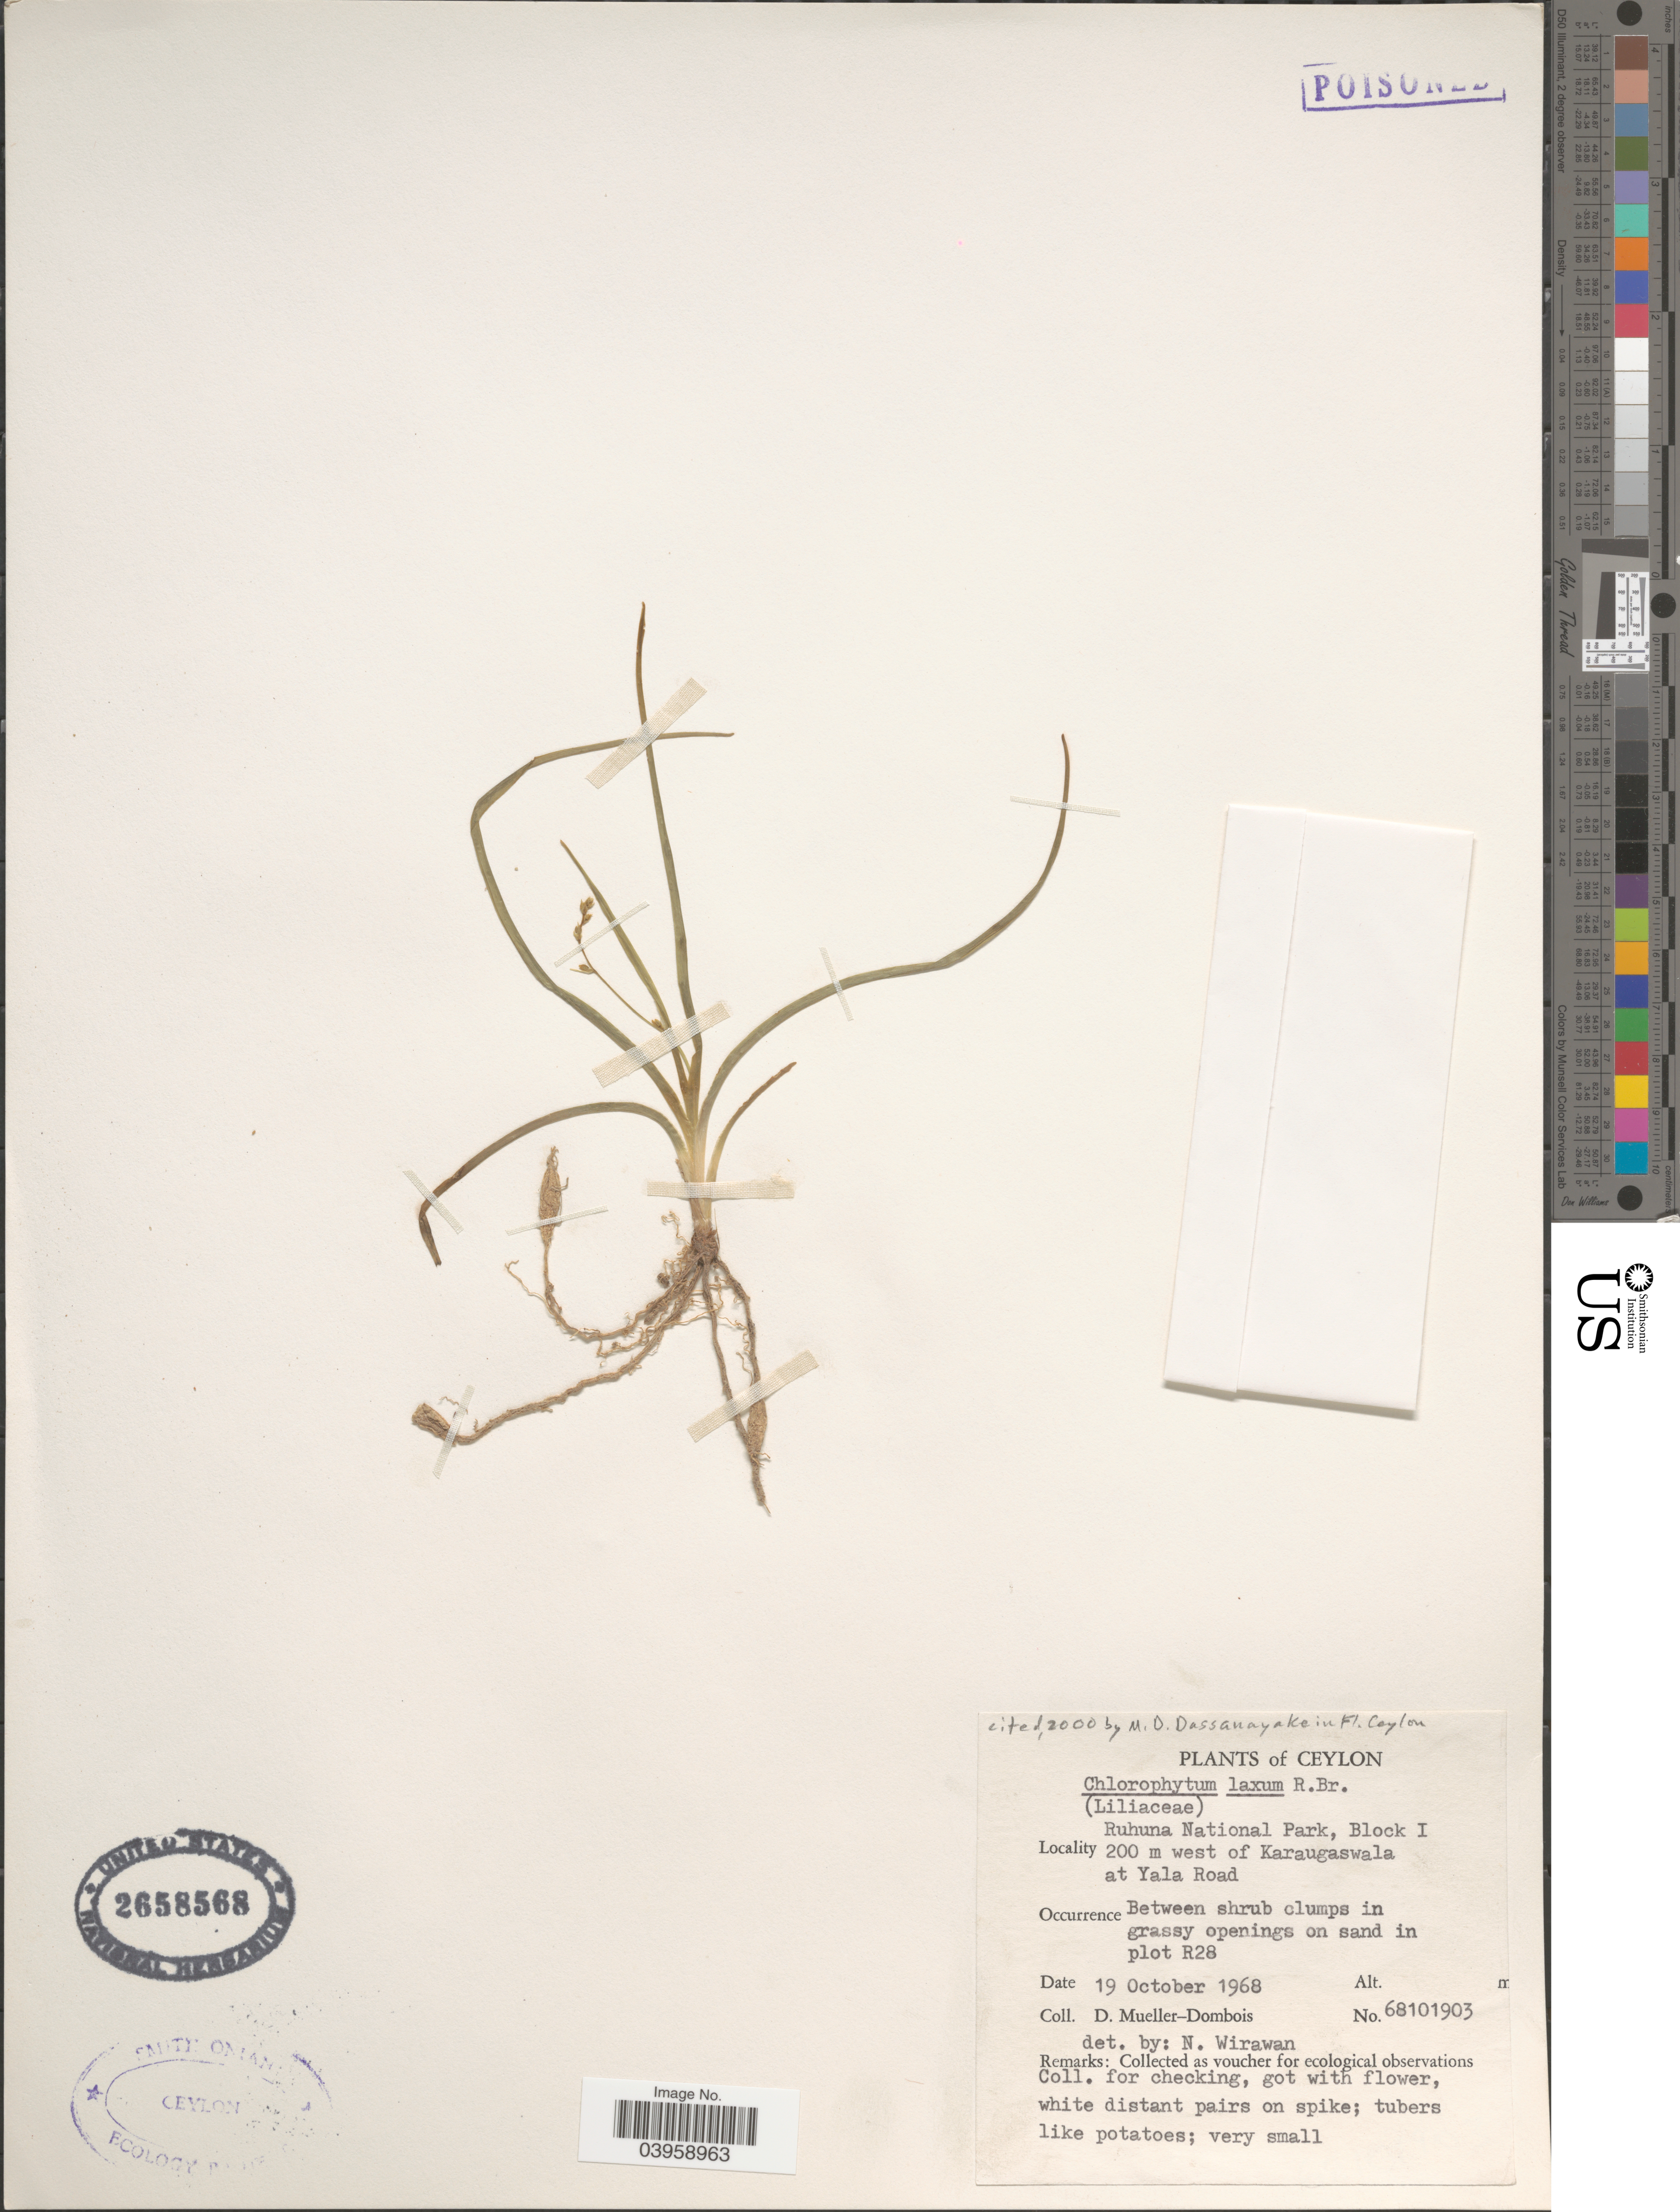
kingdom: Plantae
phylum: Tracheophyta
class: Liliopsida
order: Asparagales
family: Asparagaceae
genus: Chlorophytum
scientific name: Chlorophytum laxum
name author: R. Br.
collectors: D. Mueller-Dombois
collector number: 68101903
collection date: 1968-10-19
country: Sri Lanka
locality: Ceylon. Ruhuna National Park, Block I 200 m west of Karaugaswala at Yala Road. Between shrub clumps in grassy openings on sand in plot R28.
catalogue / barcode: US 2658568